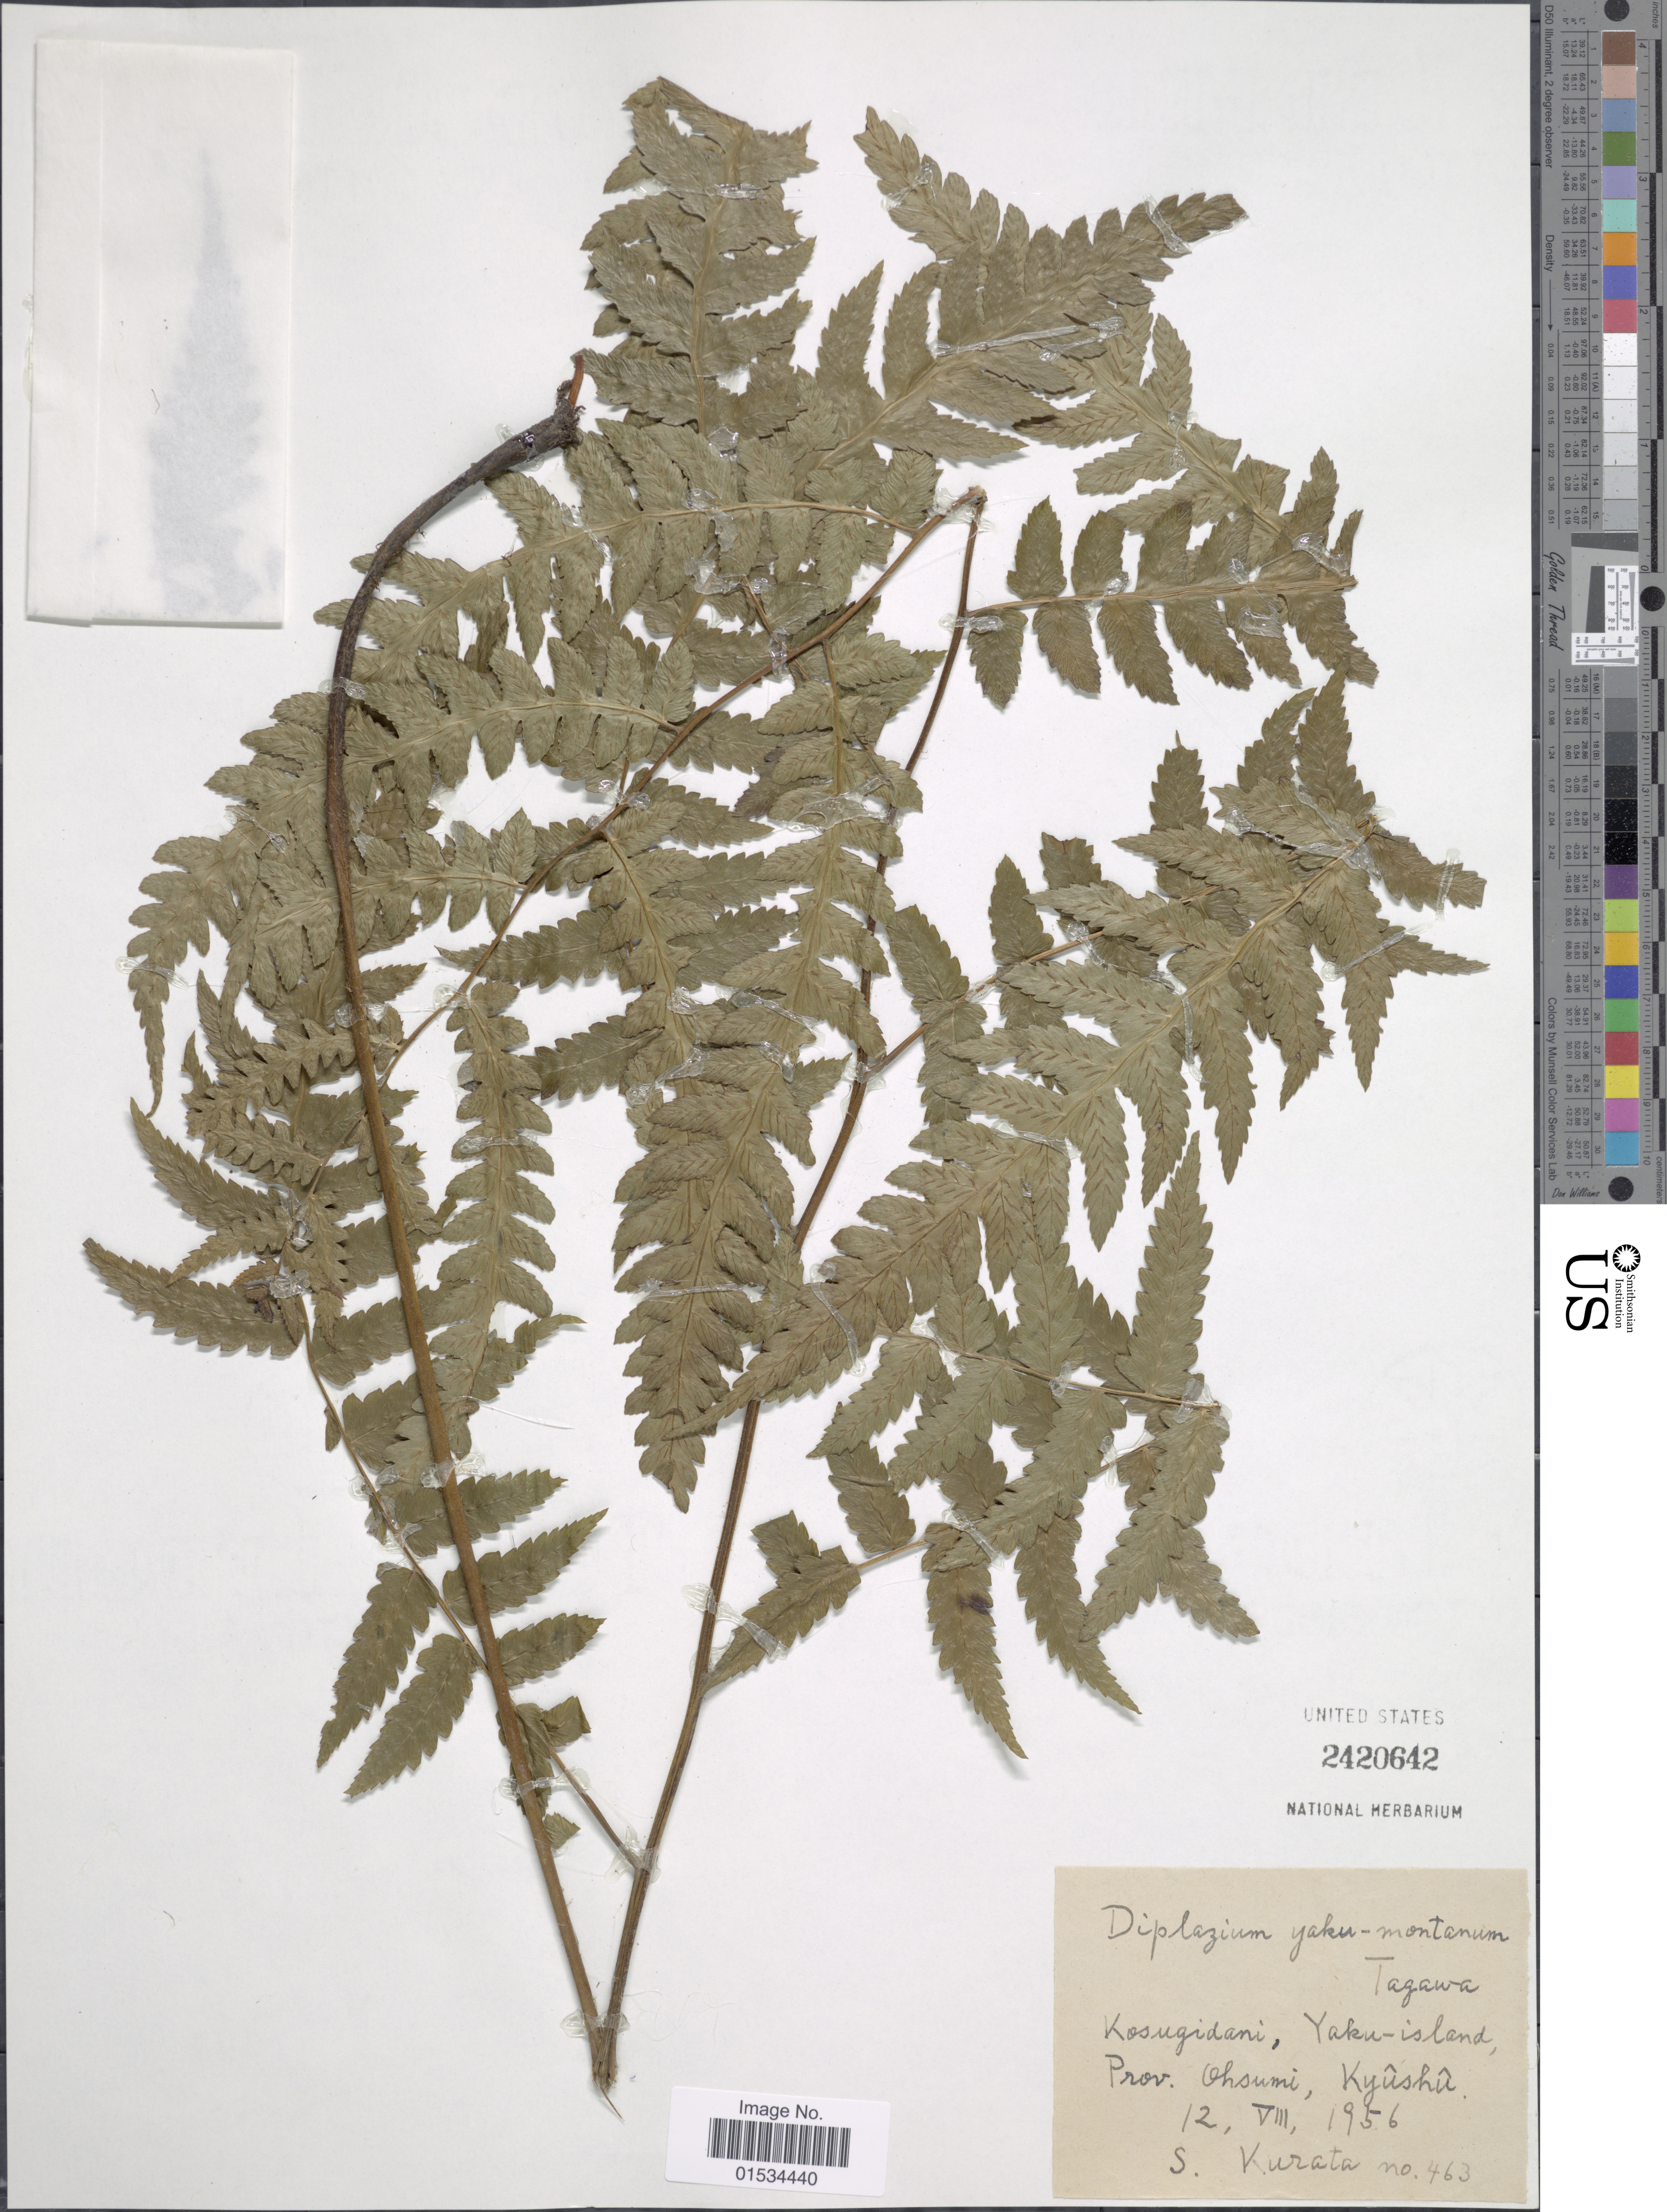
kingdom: Plantae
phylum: Tracheophyta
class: Polypodiopsida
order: Polypodiales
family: Athyriaceae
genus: Diplazium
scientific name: Diplazium yakumontanum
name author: Tagawa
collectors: Sa. Kurata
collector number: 463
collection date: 1956-08-12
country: Japan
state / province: Kagosima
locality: Kosugidani, Yaku-island, prov. Ohsumi, Kyushu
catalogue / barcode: US 2420642